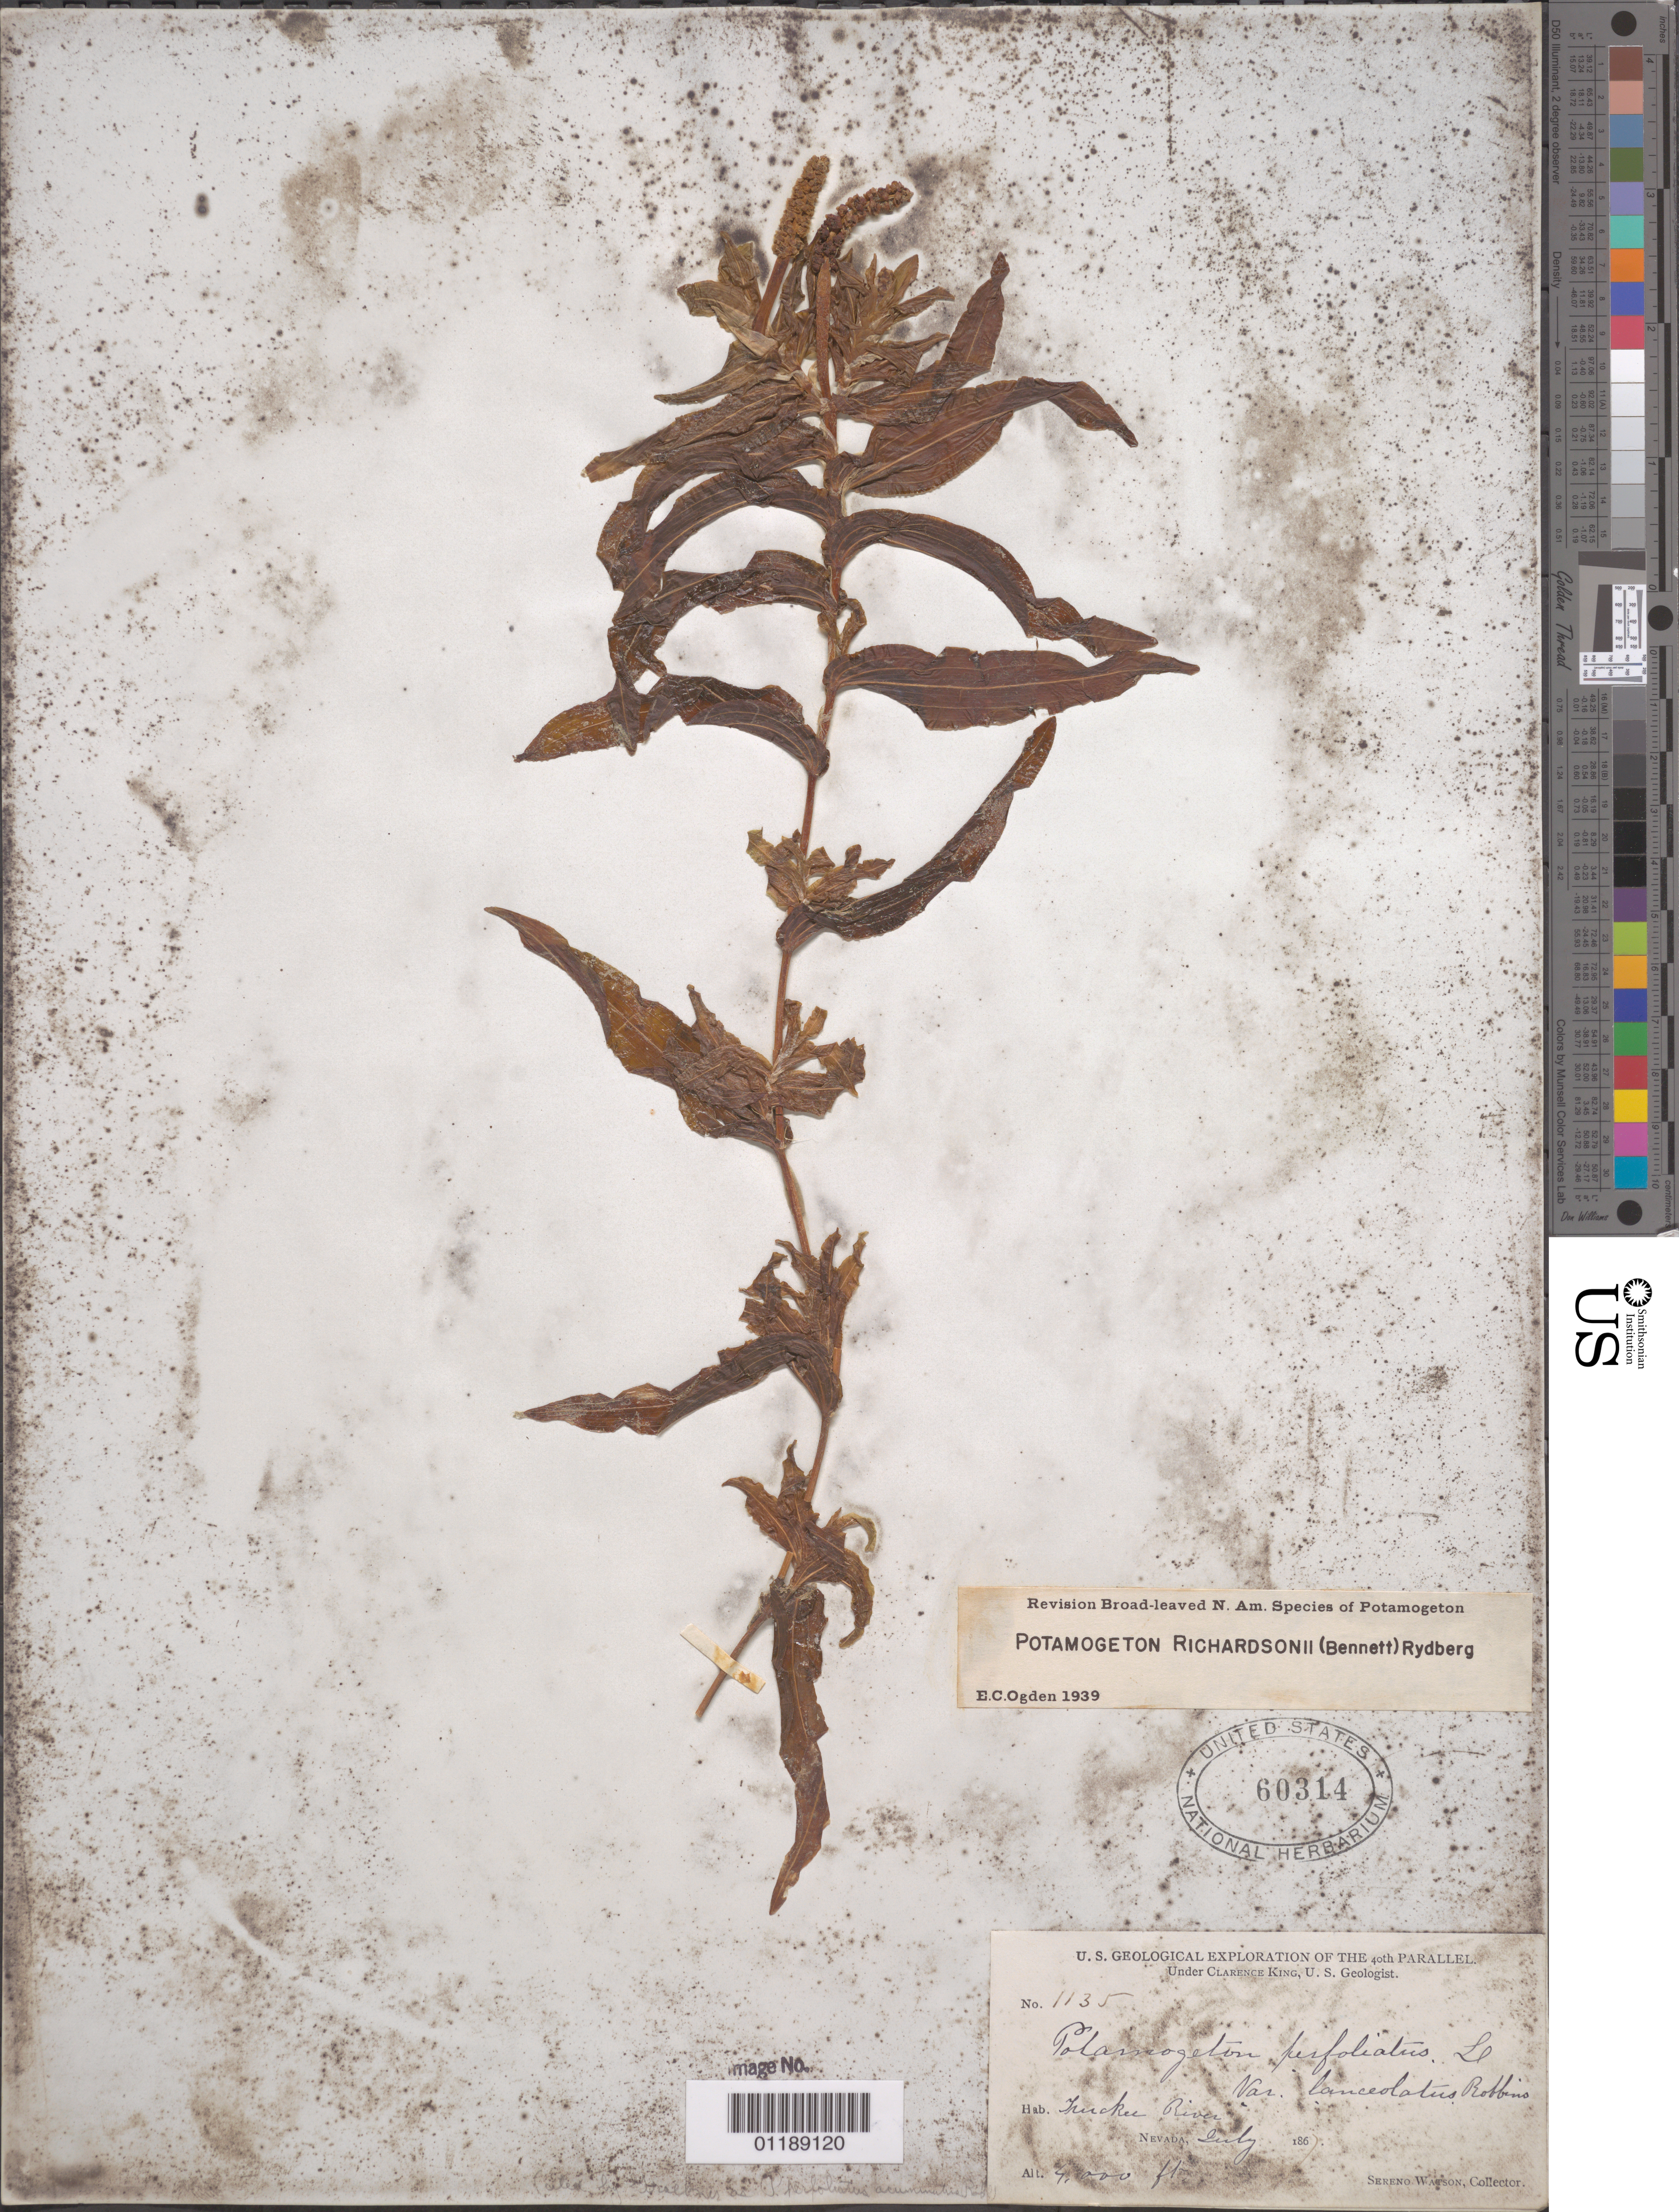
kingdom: Plantae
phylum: Tracheophyta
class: Liliopsida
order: Alismatales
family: Potamogetonaceae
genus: Potamogeton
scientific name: Potamogeton richardsonii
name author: (A.W. Benn.) Rydb.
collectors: S. Watson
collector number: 1135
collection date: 1867-07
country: United States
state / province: Nevada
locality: Truckee River.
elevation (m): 1219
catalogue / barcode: US 60314